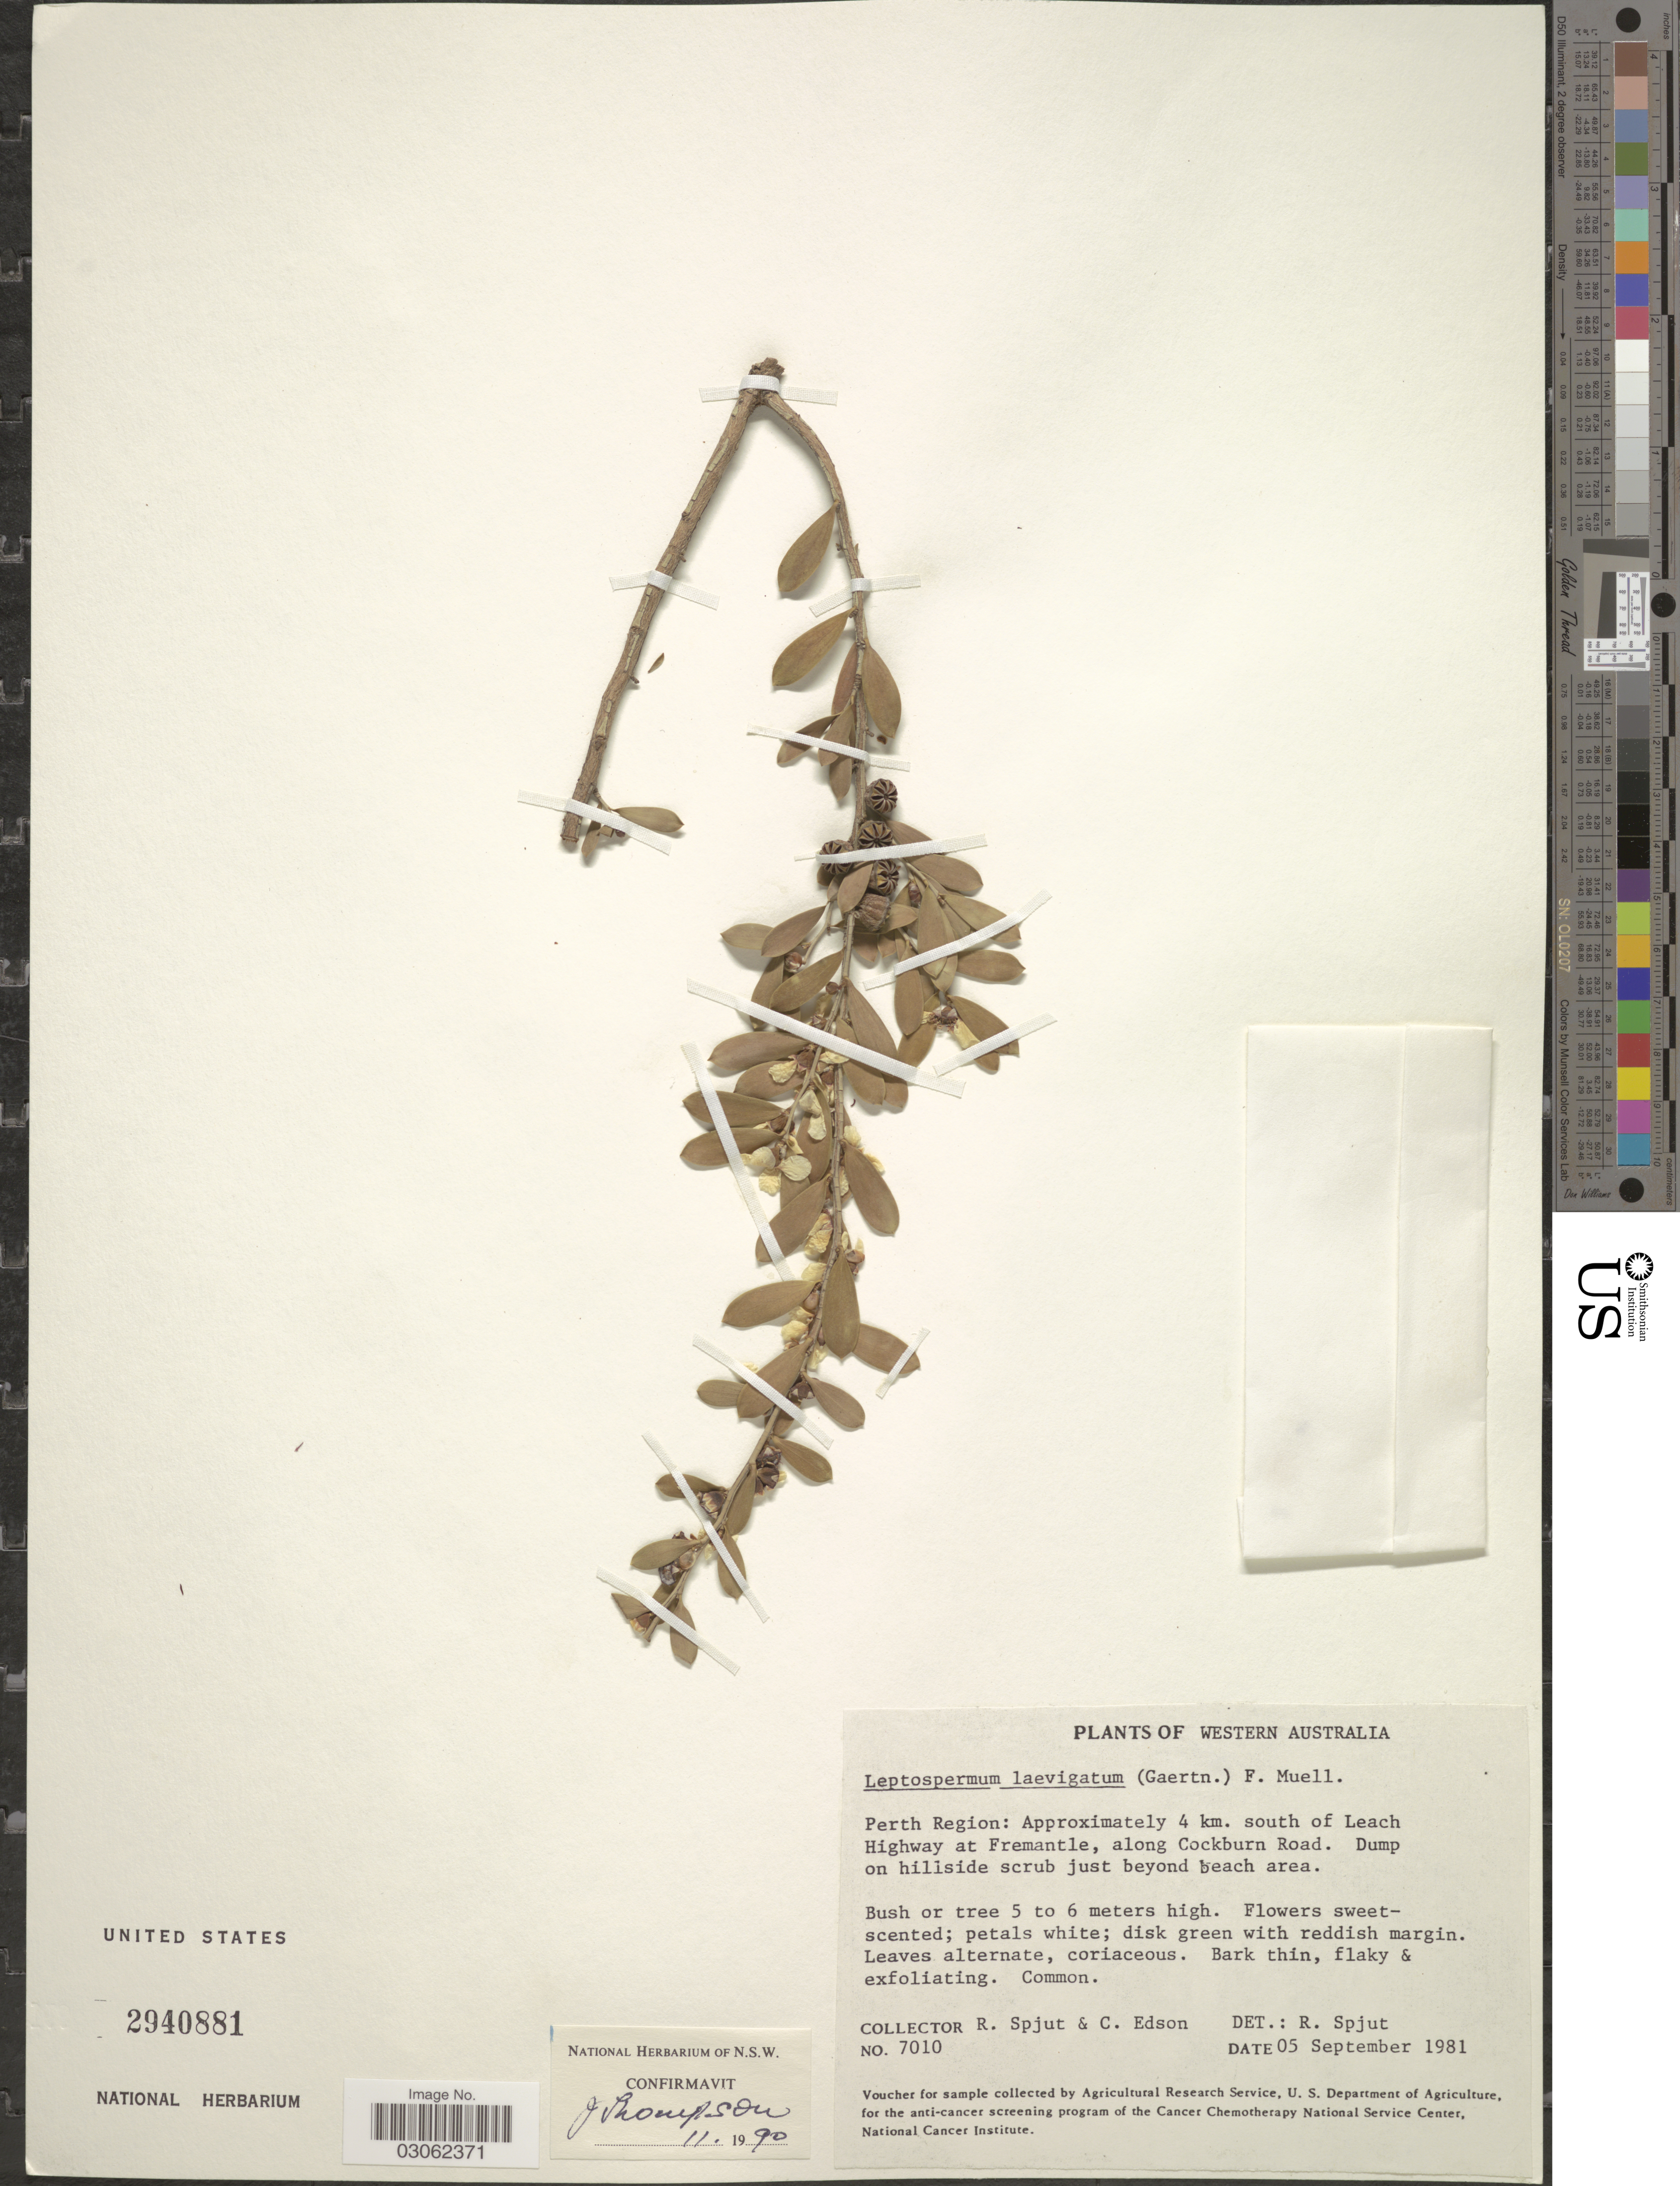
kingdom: Plantae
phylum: Tracheophyta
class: Magnoliopsida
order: Myrtales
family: Myrtaceae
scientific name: Gaudium laevigatum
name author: (Gaertn.) P.G. Wilson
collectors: R. Spjut & C. Edson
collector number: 7010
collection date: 1981-09-05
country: Australia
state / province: Western Australia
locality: Perh Region: Approximately 4 km. south of Leach Highway at Fremantle, along Cockburn Road.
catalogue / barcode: US 2940881